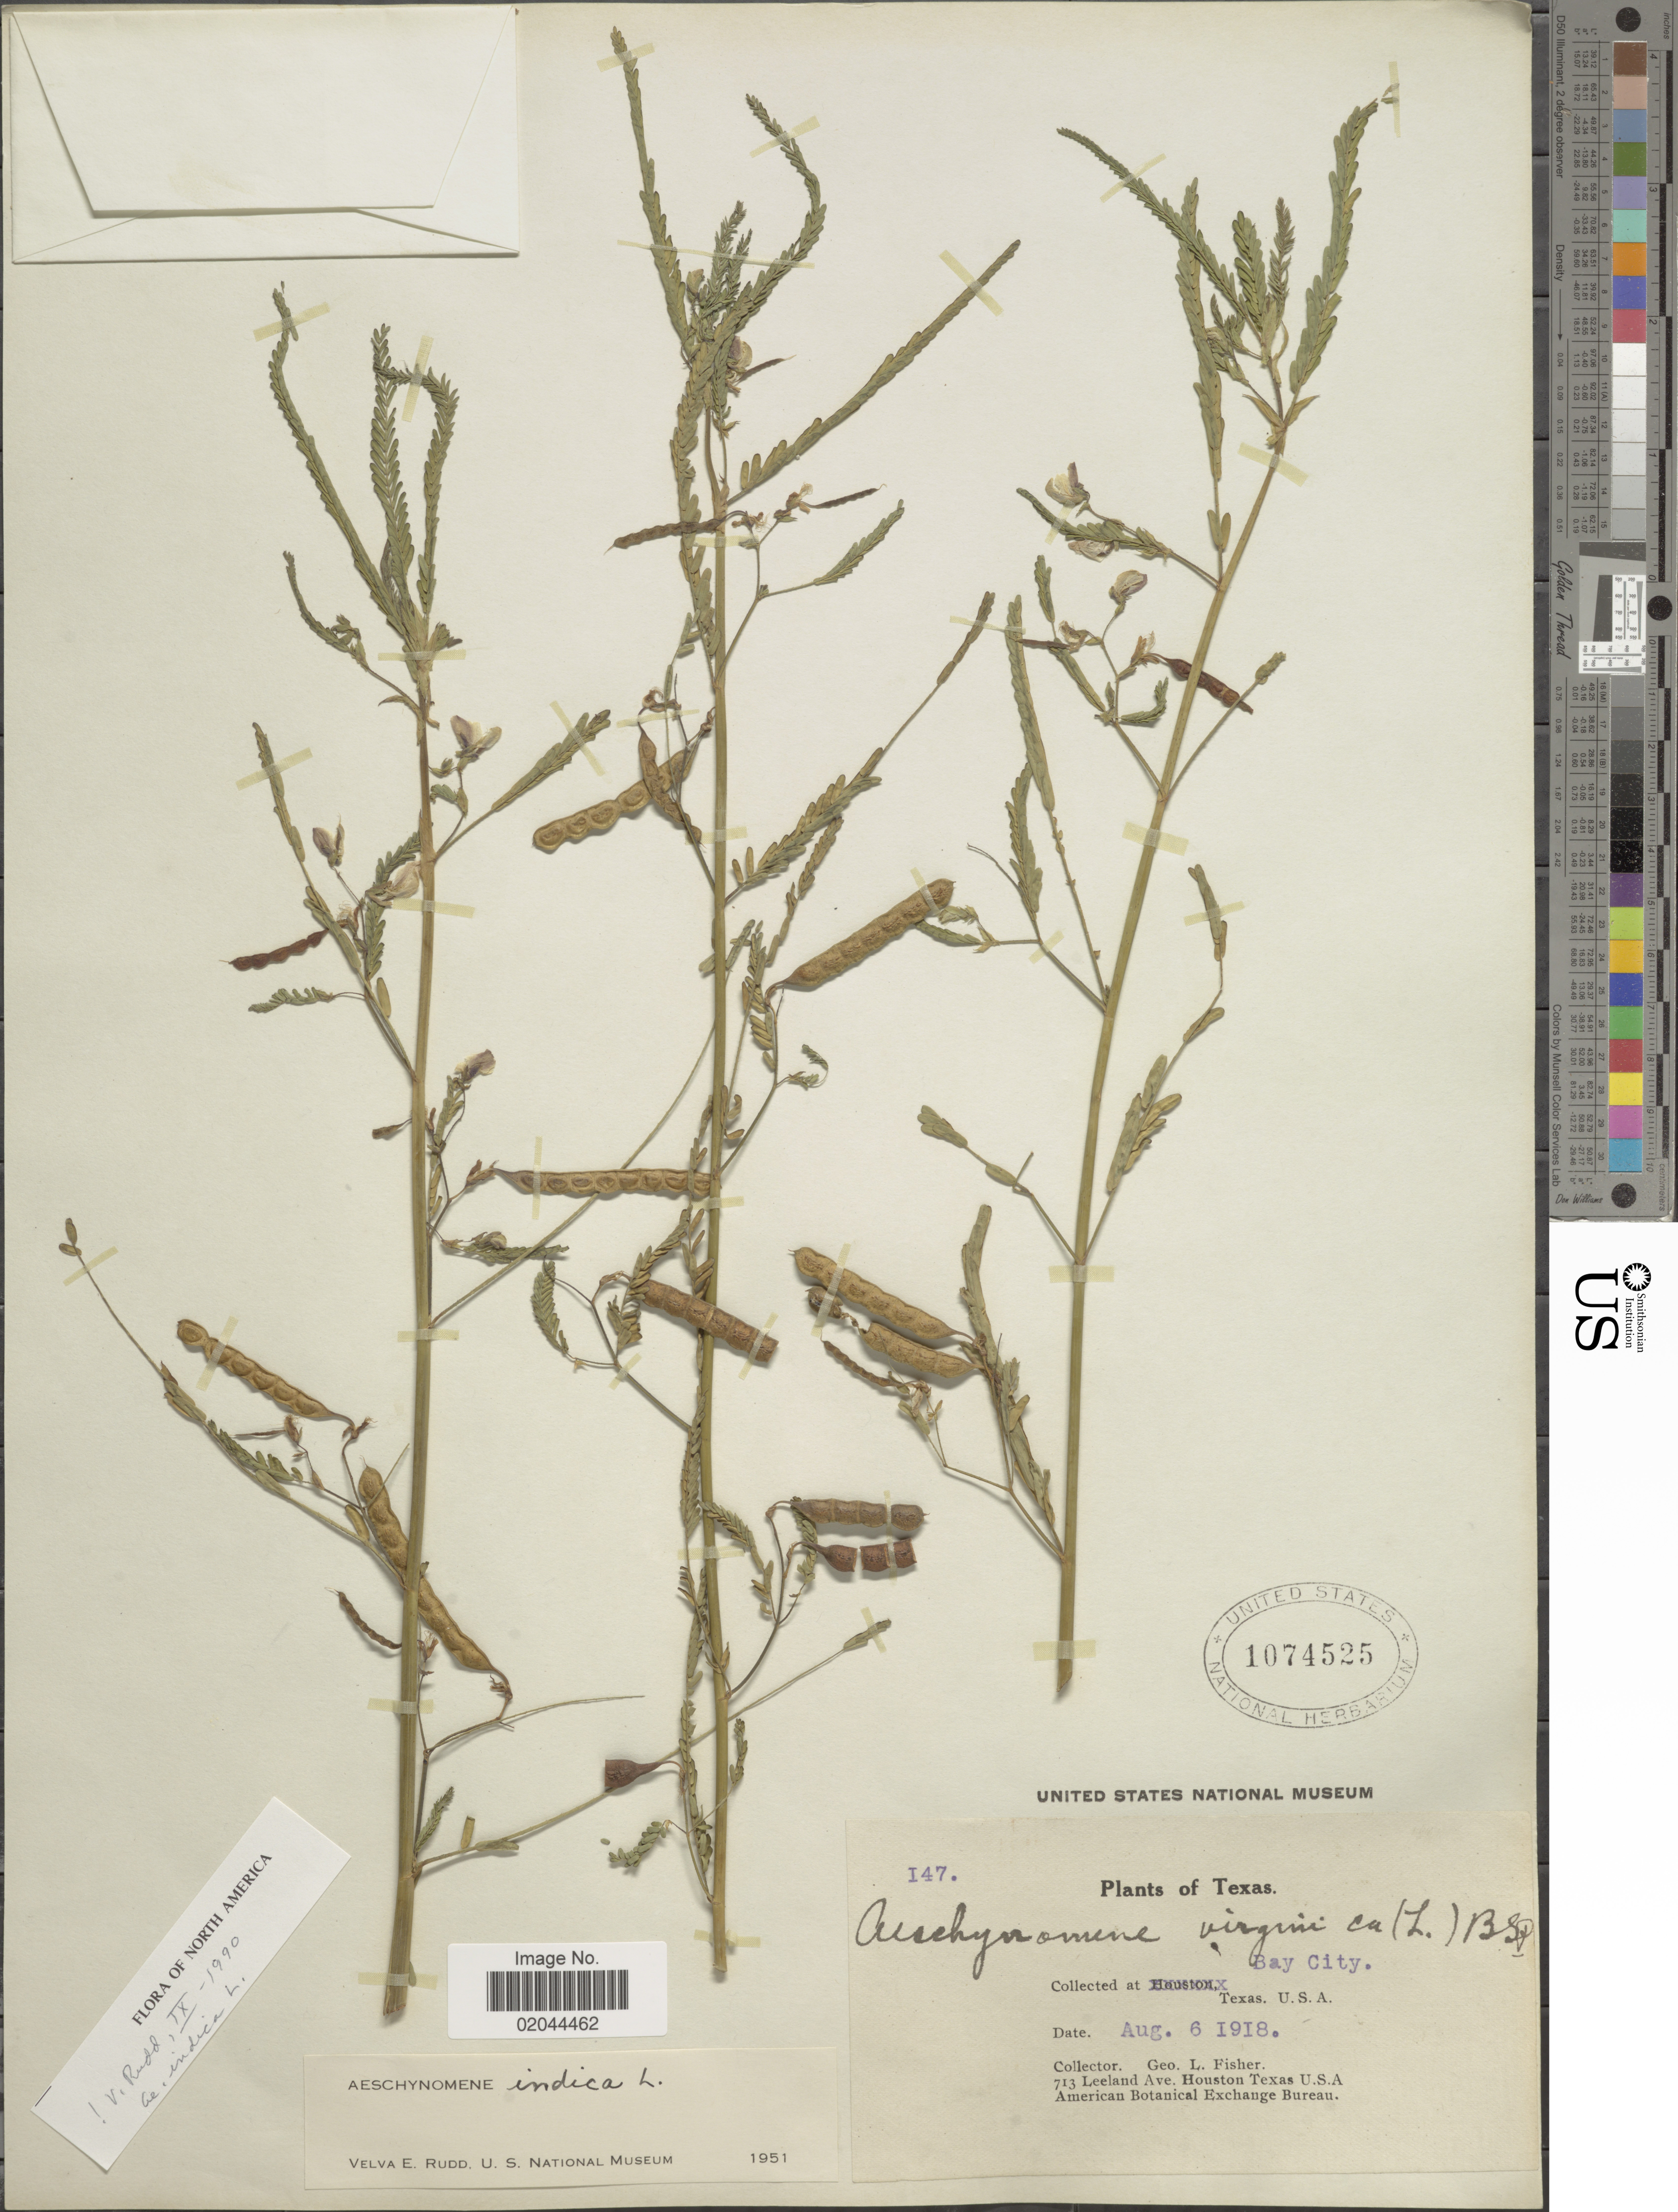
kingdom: Plantae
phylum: Tracheophyta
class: Magnoliopsida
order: Fabales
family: Fabaceae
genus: Aeschynomene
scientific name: Aeschynomene indica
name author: L.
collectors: G. L. Fisher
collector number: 147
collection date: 1918-08-06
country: United States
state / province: Texas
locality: Bay City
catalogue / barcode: US 1074525